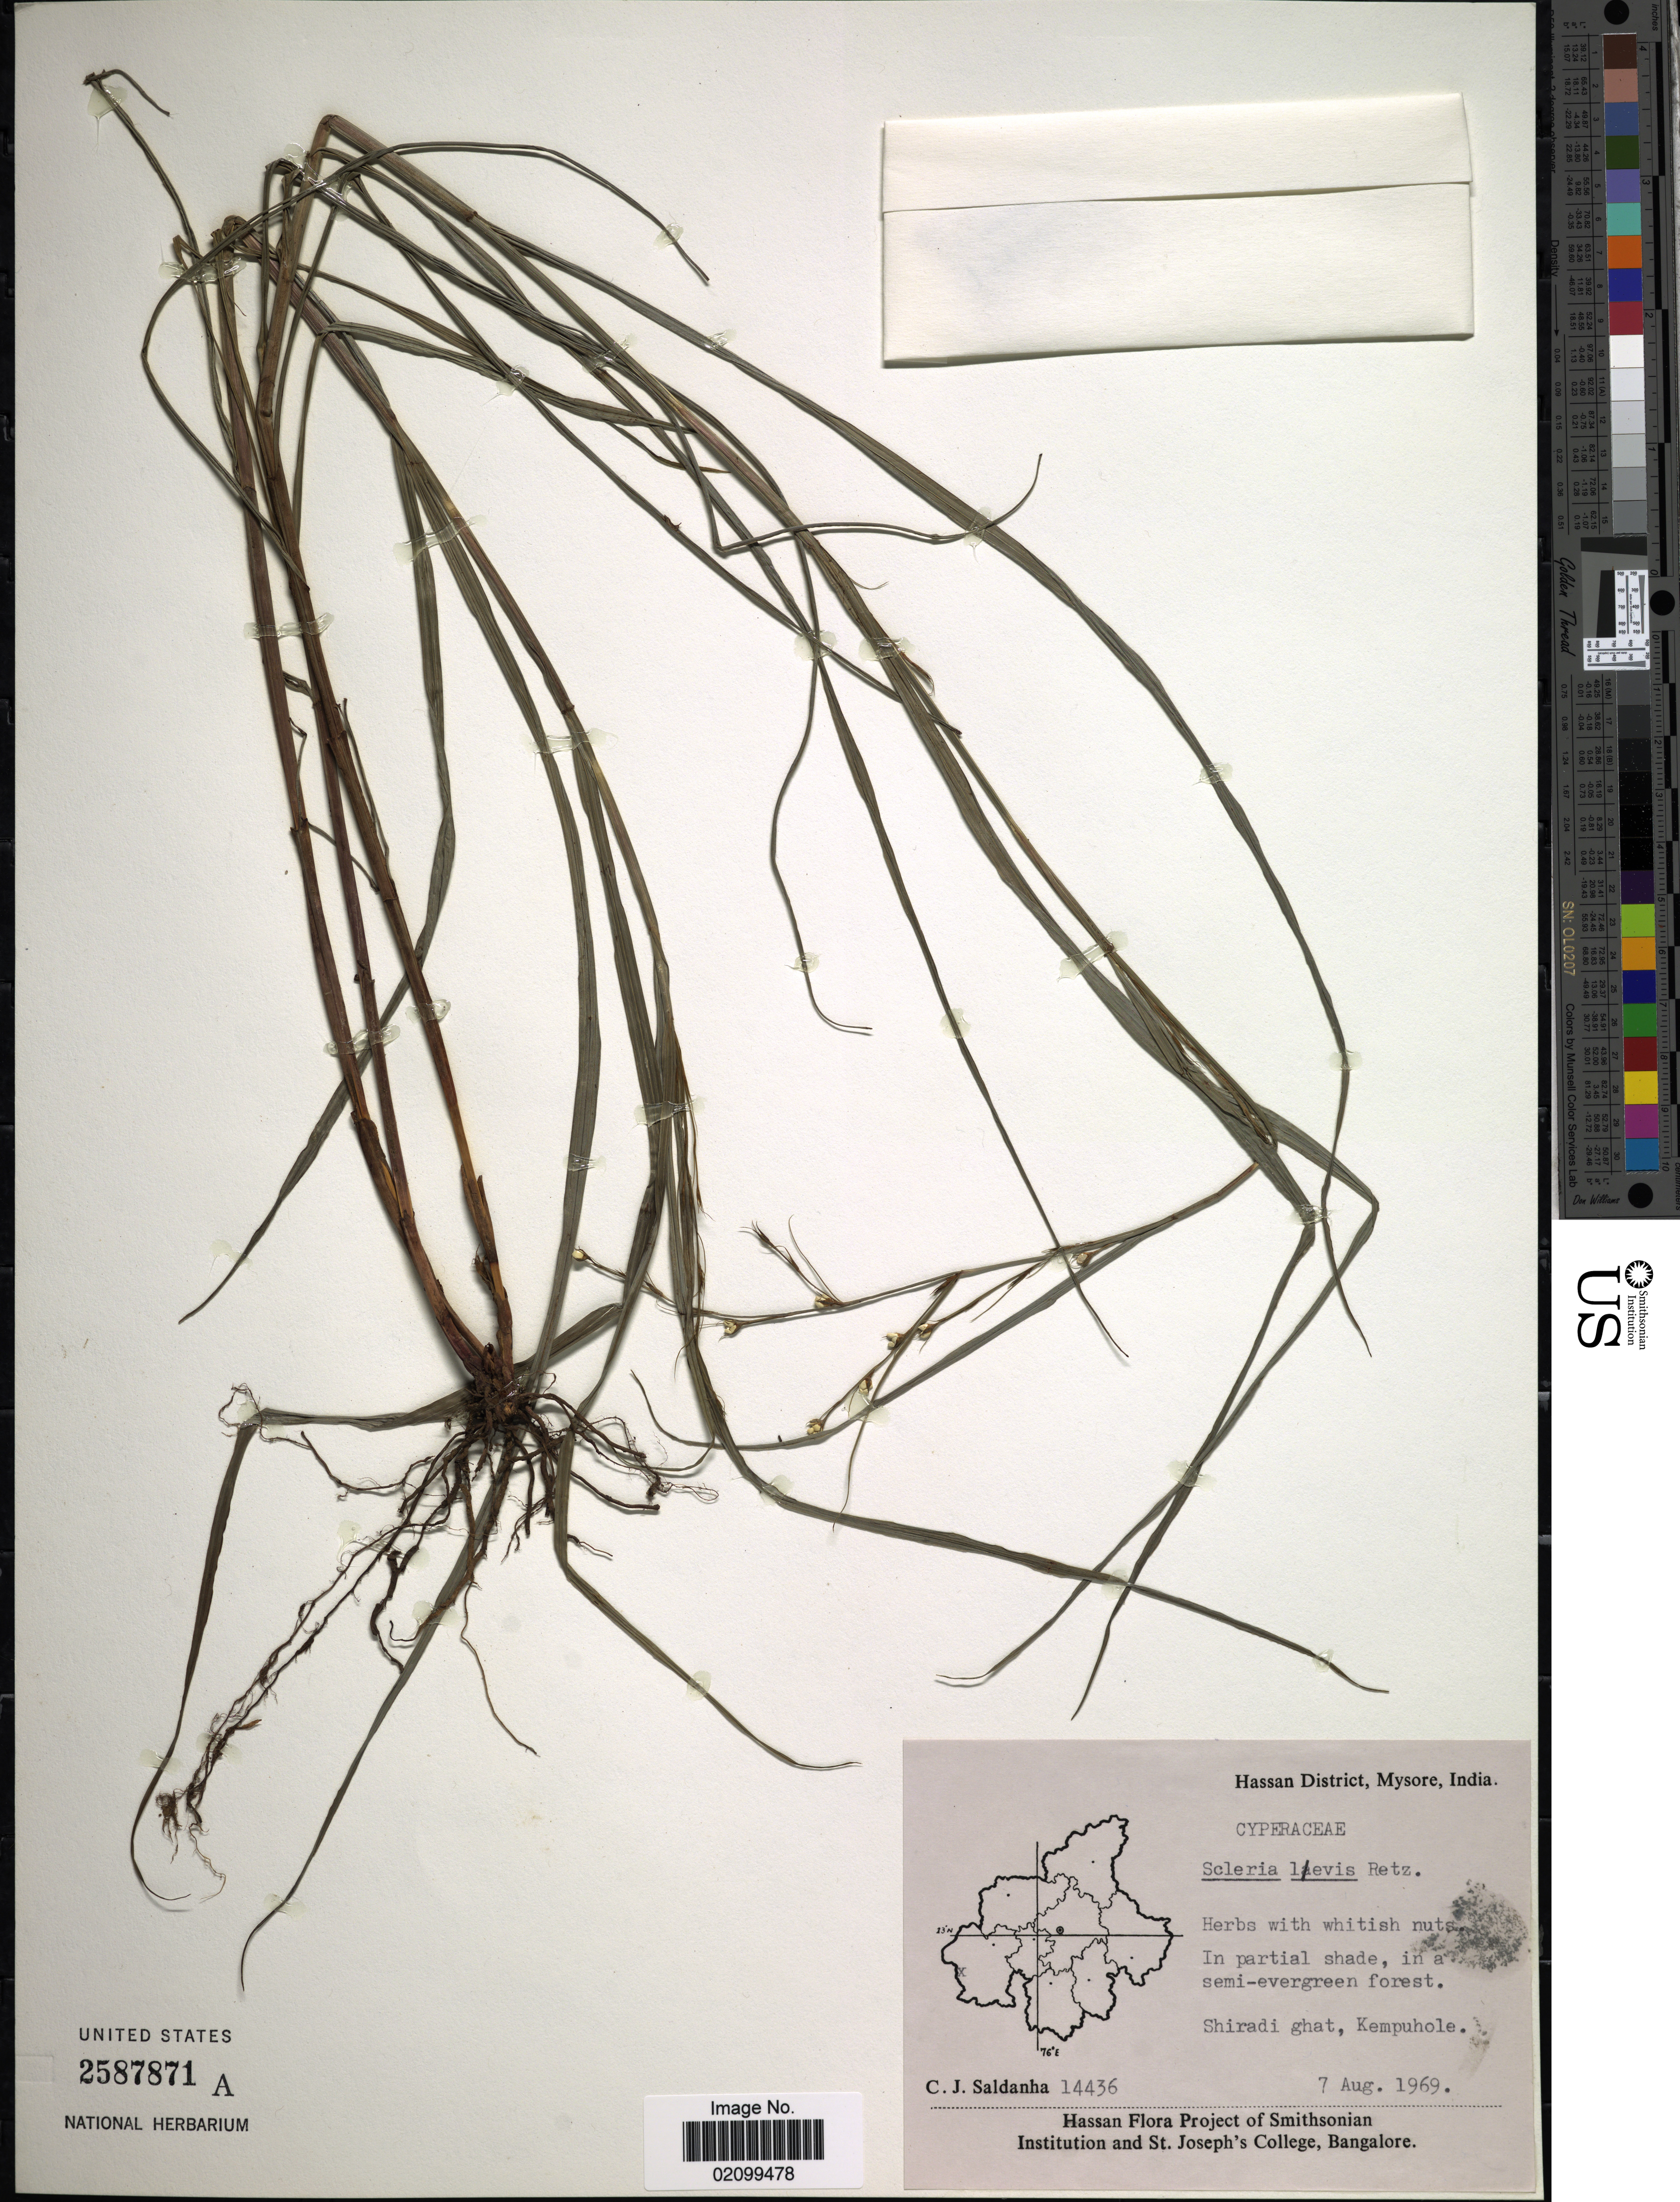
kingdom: Plantae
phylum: Tracheophyta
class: Liliopsida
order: Poales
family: Cyperaceae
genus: Scleria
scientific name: Scleria levis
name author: Retz.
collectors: C. J. Saldanha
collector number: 14436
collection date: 1969-08-07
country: India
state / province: Karnataka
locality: Hassan District, Mysore. Shiradi ghat, Kempuhole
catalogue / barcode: US 2587871A